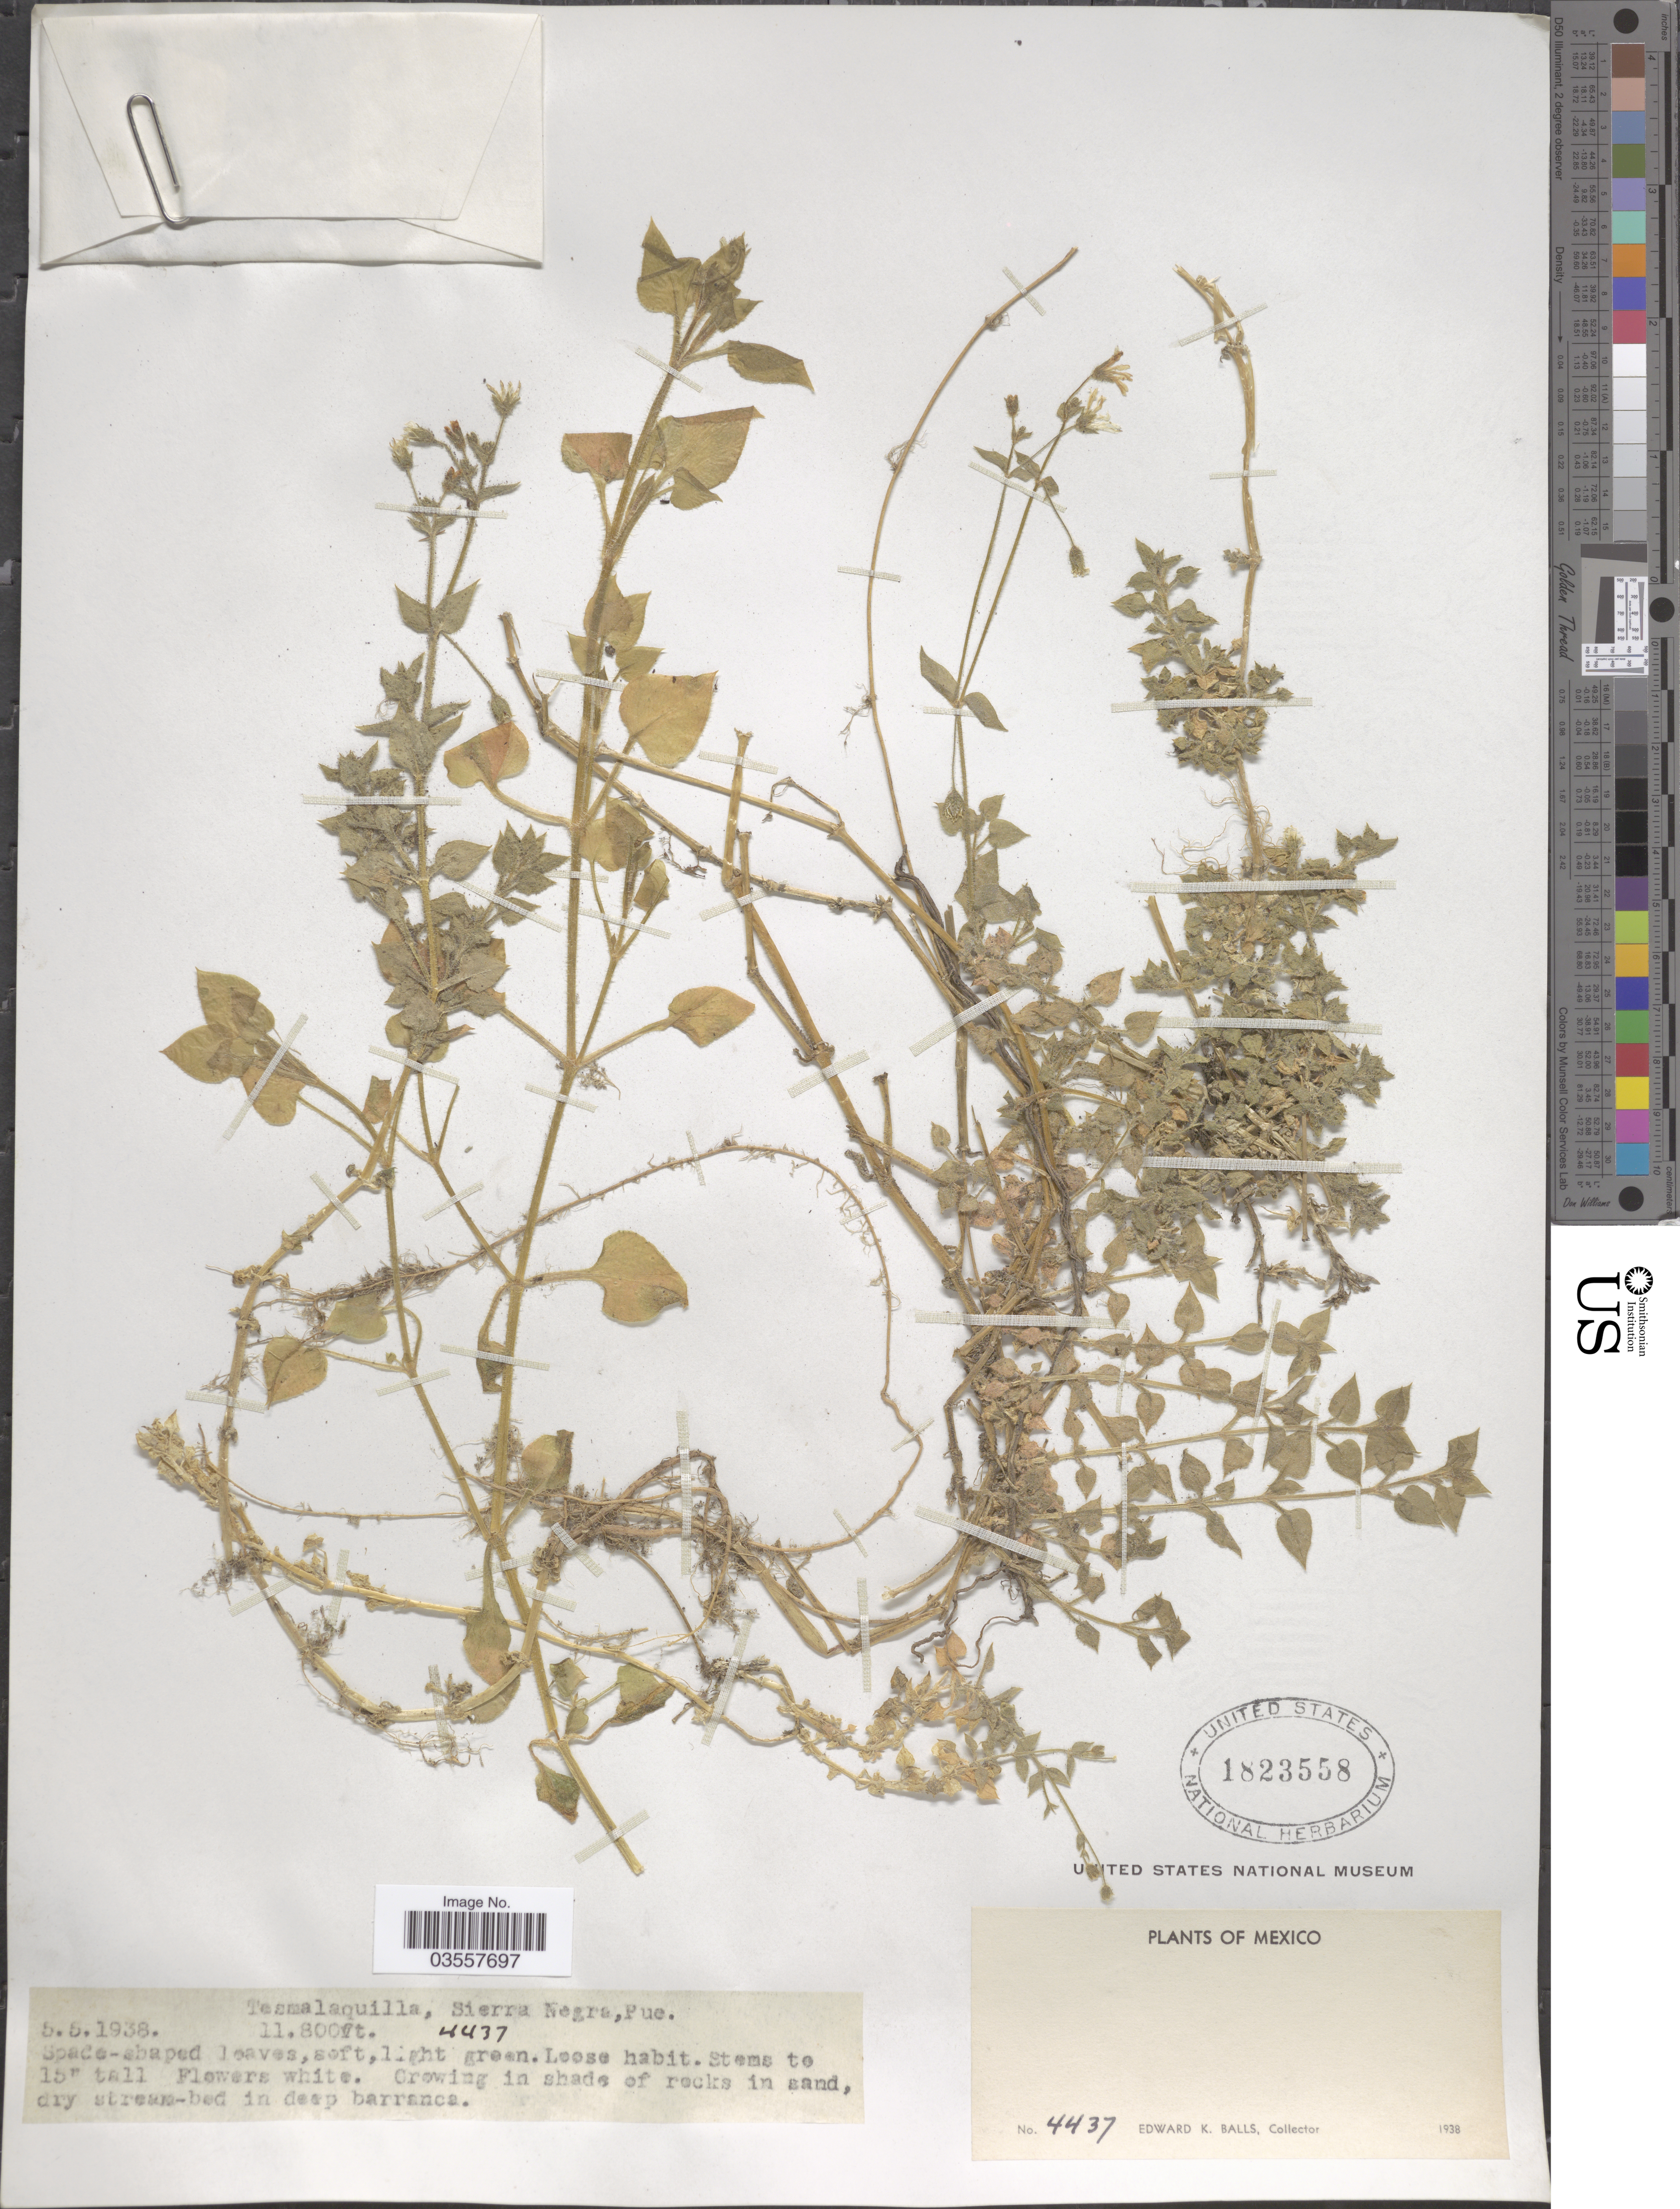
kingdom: Plantae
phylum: Tracheophyta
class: Magnoliopsida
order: Caryophyllales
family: Caryophyllaceae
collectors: E. K. Balls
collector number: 4437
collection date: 1938-05-05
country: Mexico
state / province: Puebla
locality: Tesmalaquilla, Sierra Negra.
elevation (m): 3597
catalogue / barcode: US 1823558